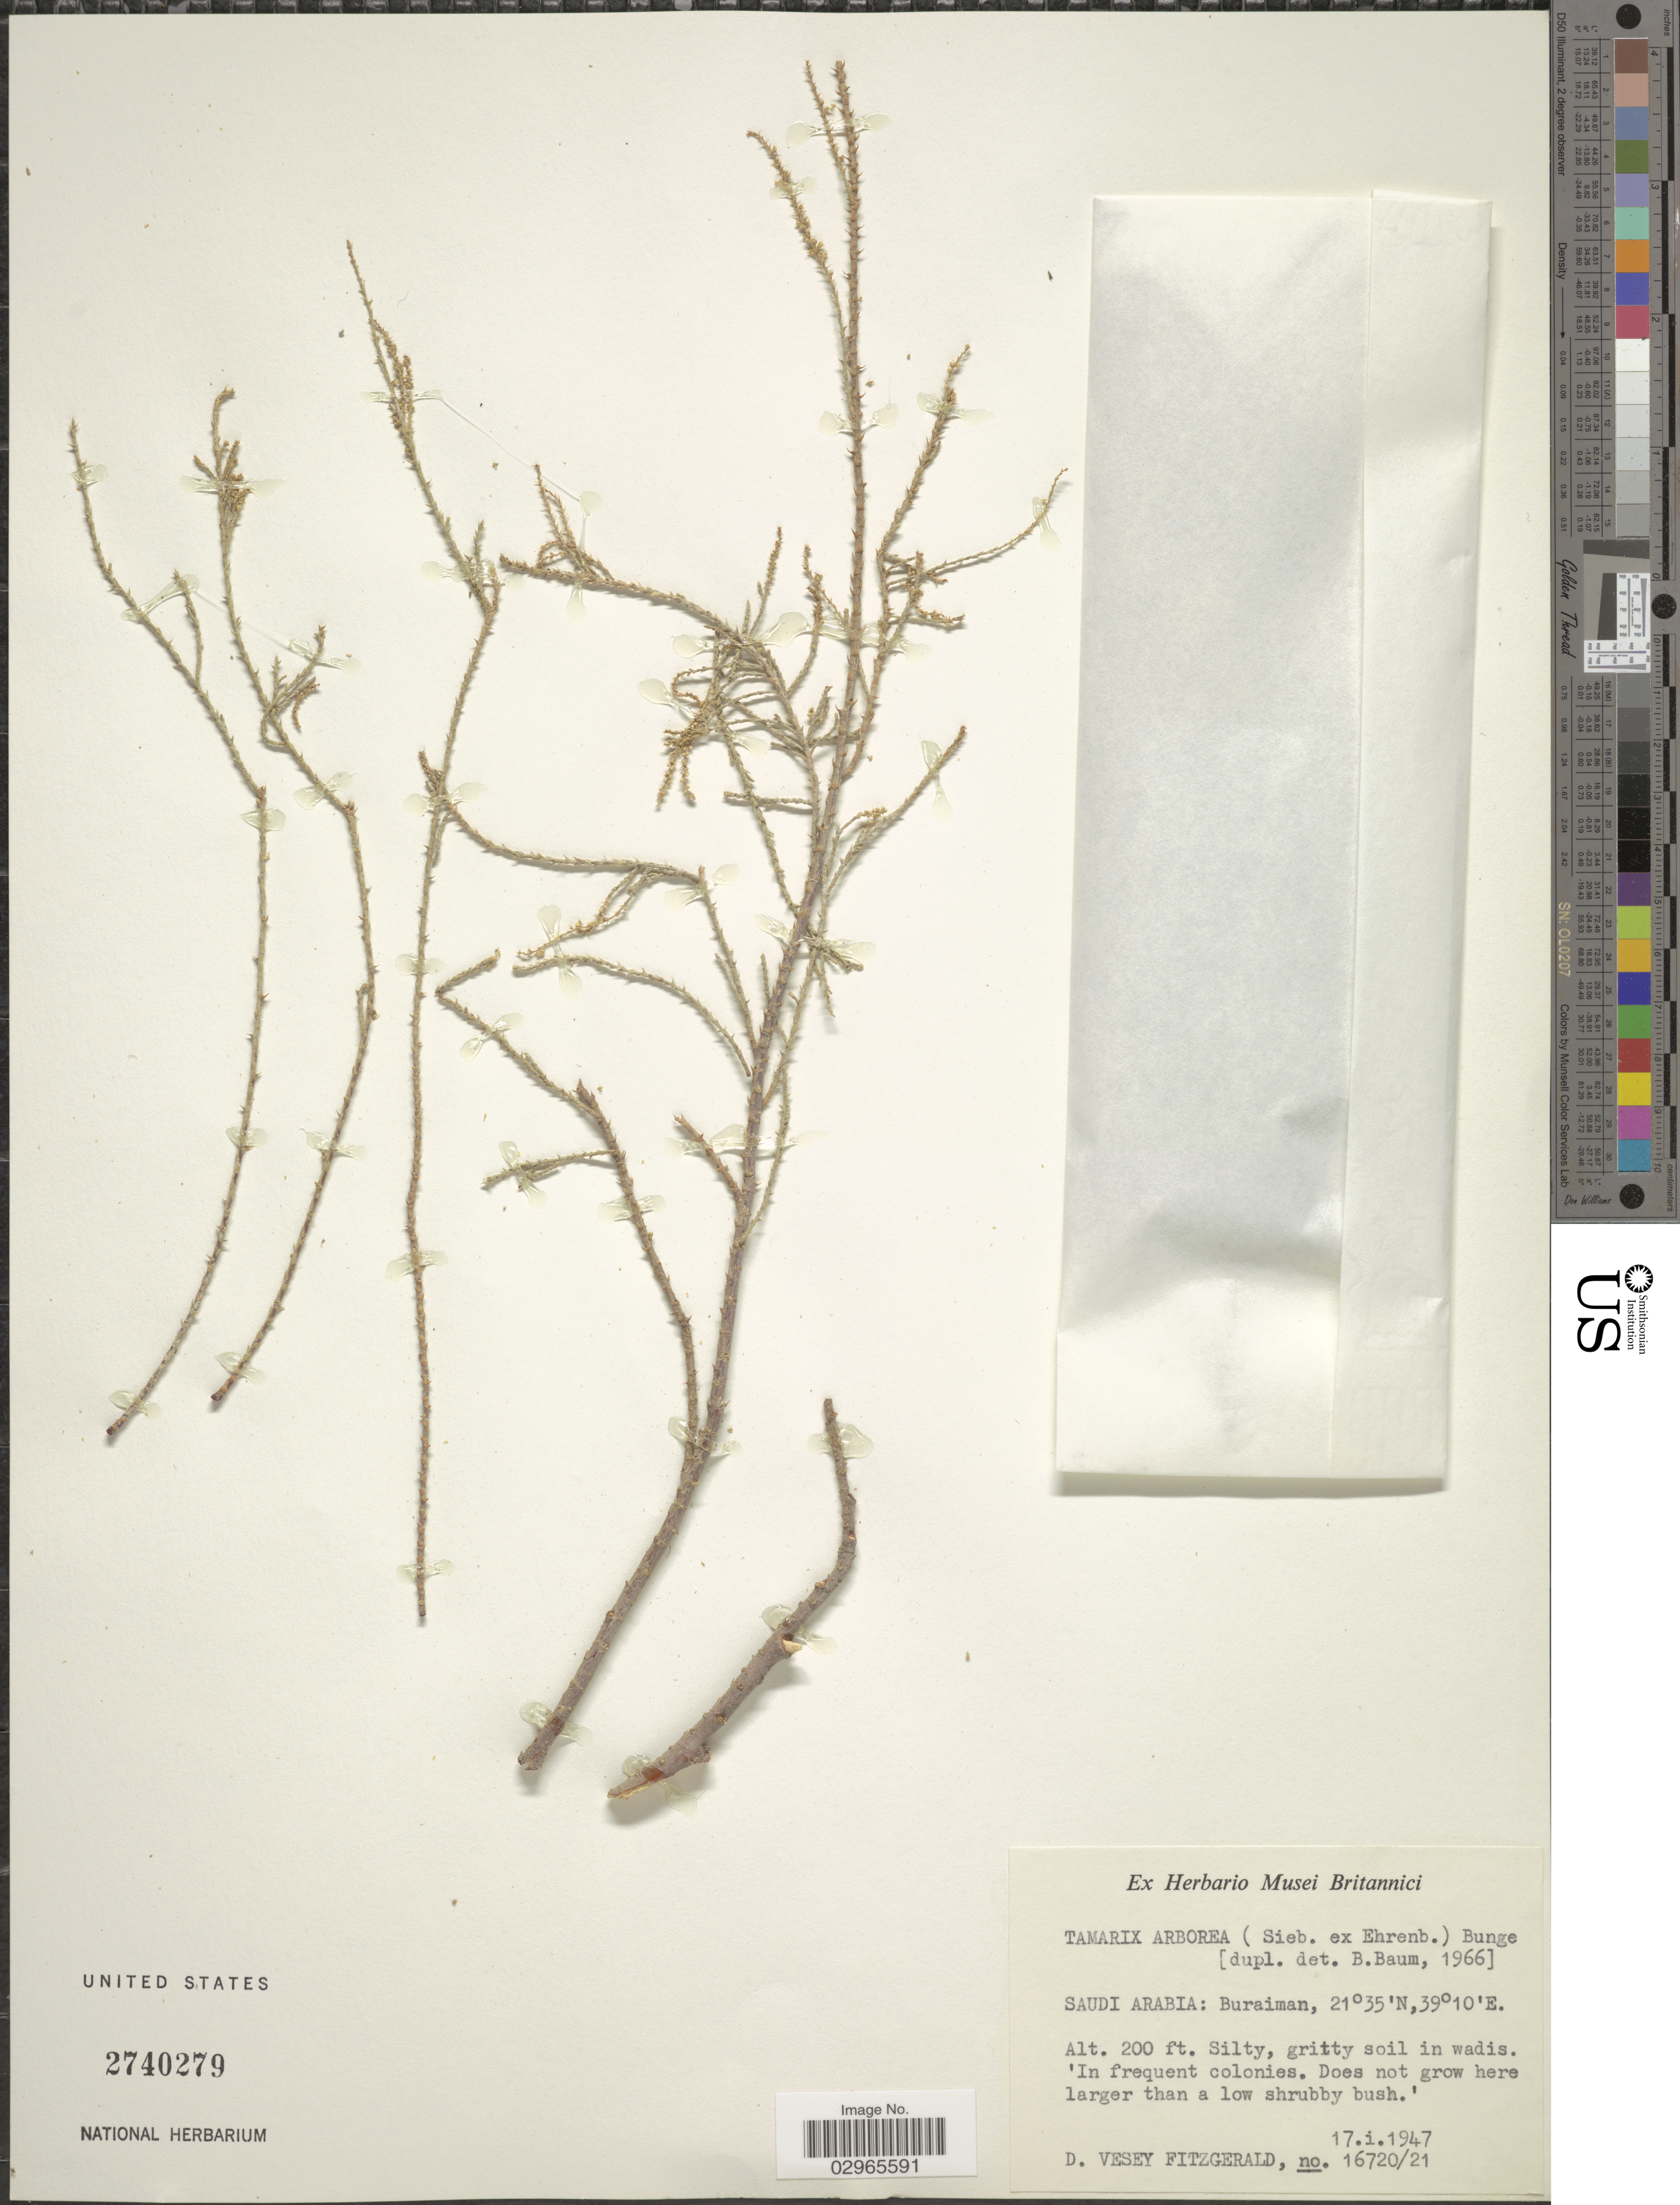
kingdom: Plantae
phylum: Tracheophyta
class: Magnoliopsida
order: Caryophyllales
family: Tamaricaceae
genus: Tamarix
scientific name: Tamarix arborea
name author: (Sieber ex Ehrenb.) Bunge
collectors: D. Vesey-Fitzgerald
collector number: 16720/21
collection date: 1947-01-17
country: Saudi Arabia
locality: Buraiman.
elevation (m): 61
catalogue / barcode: US 2740279